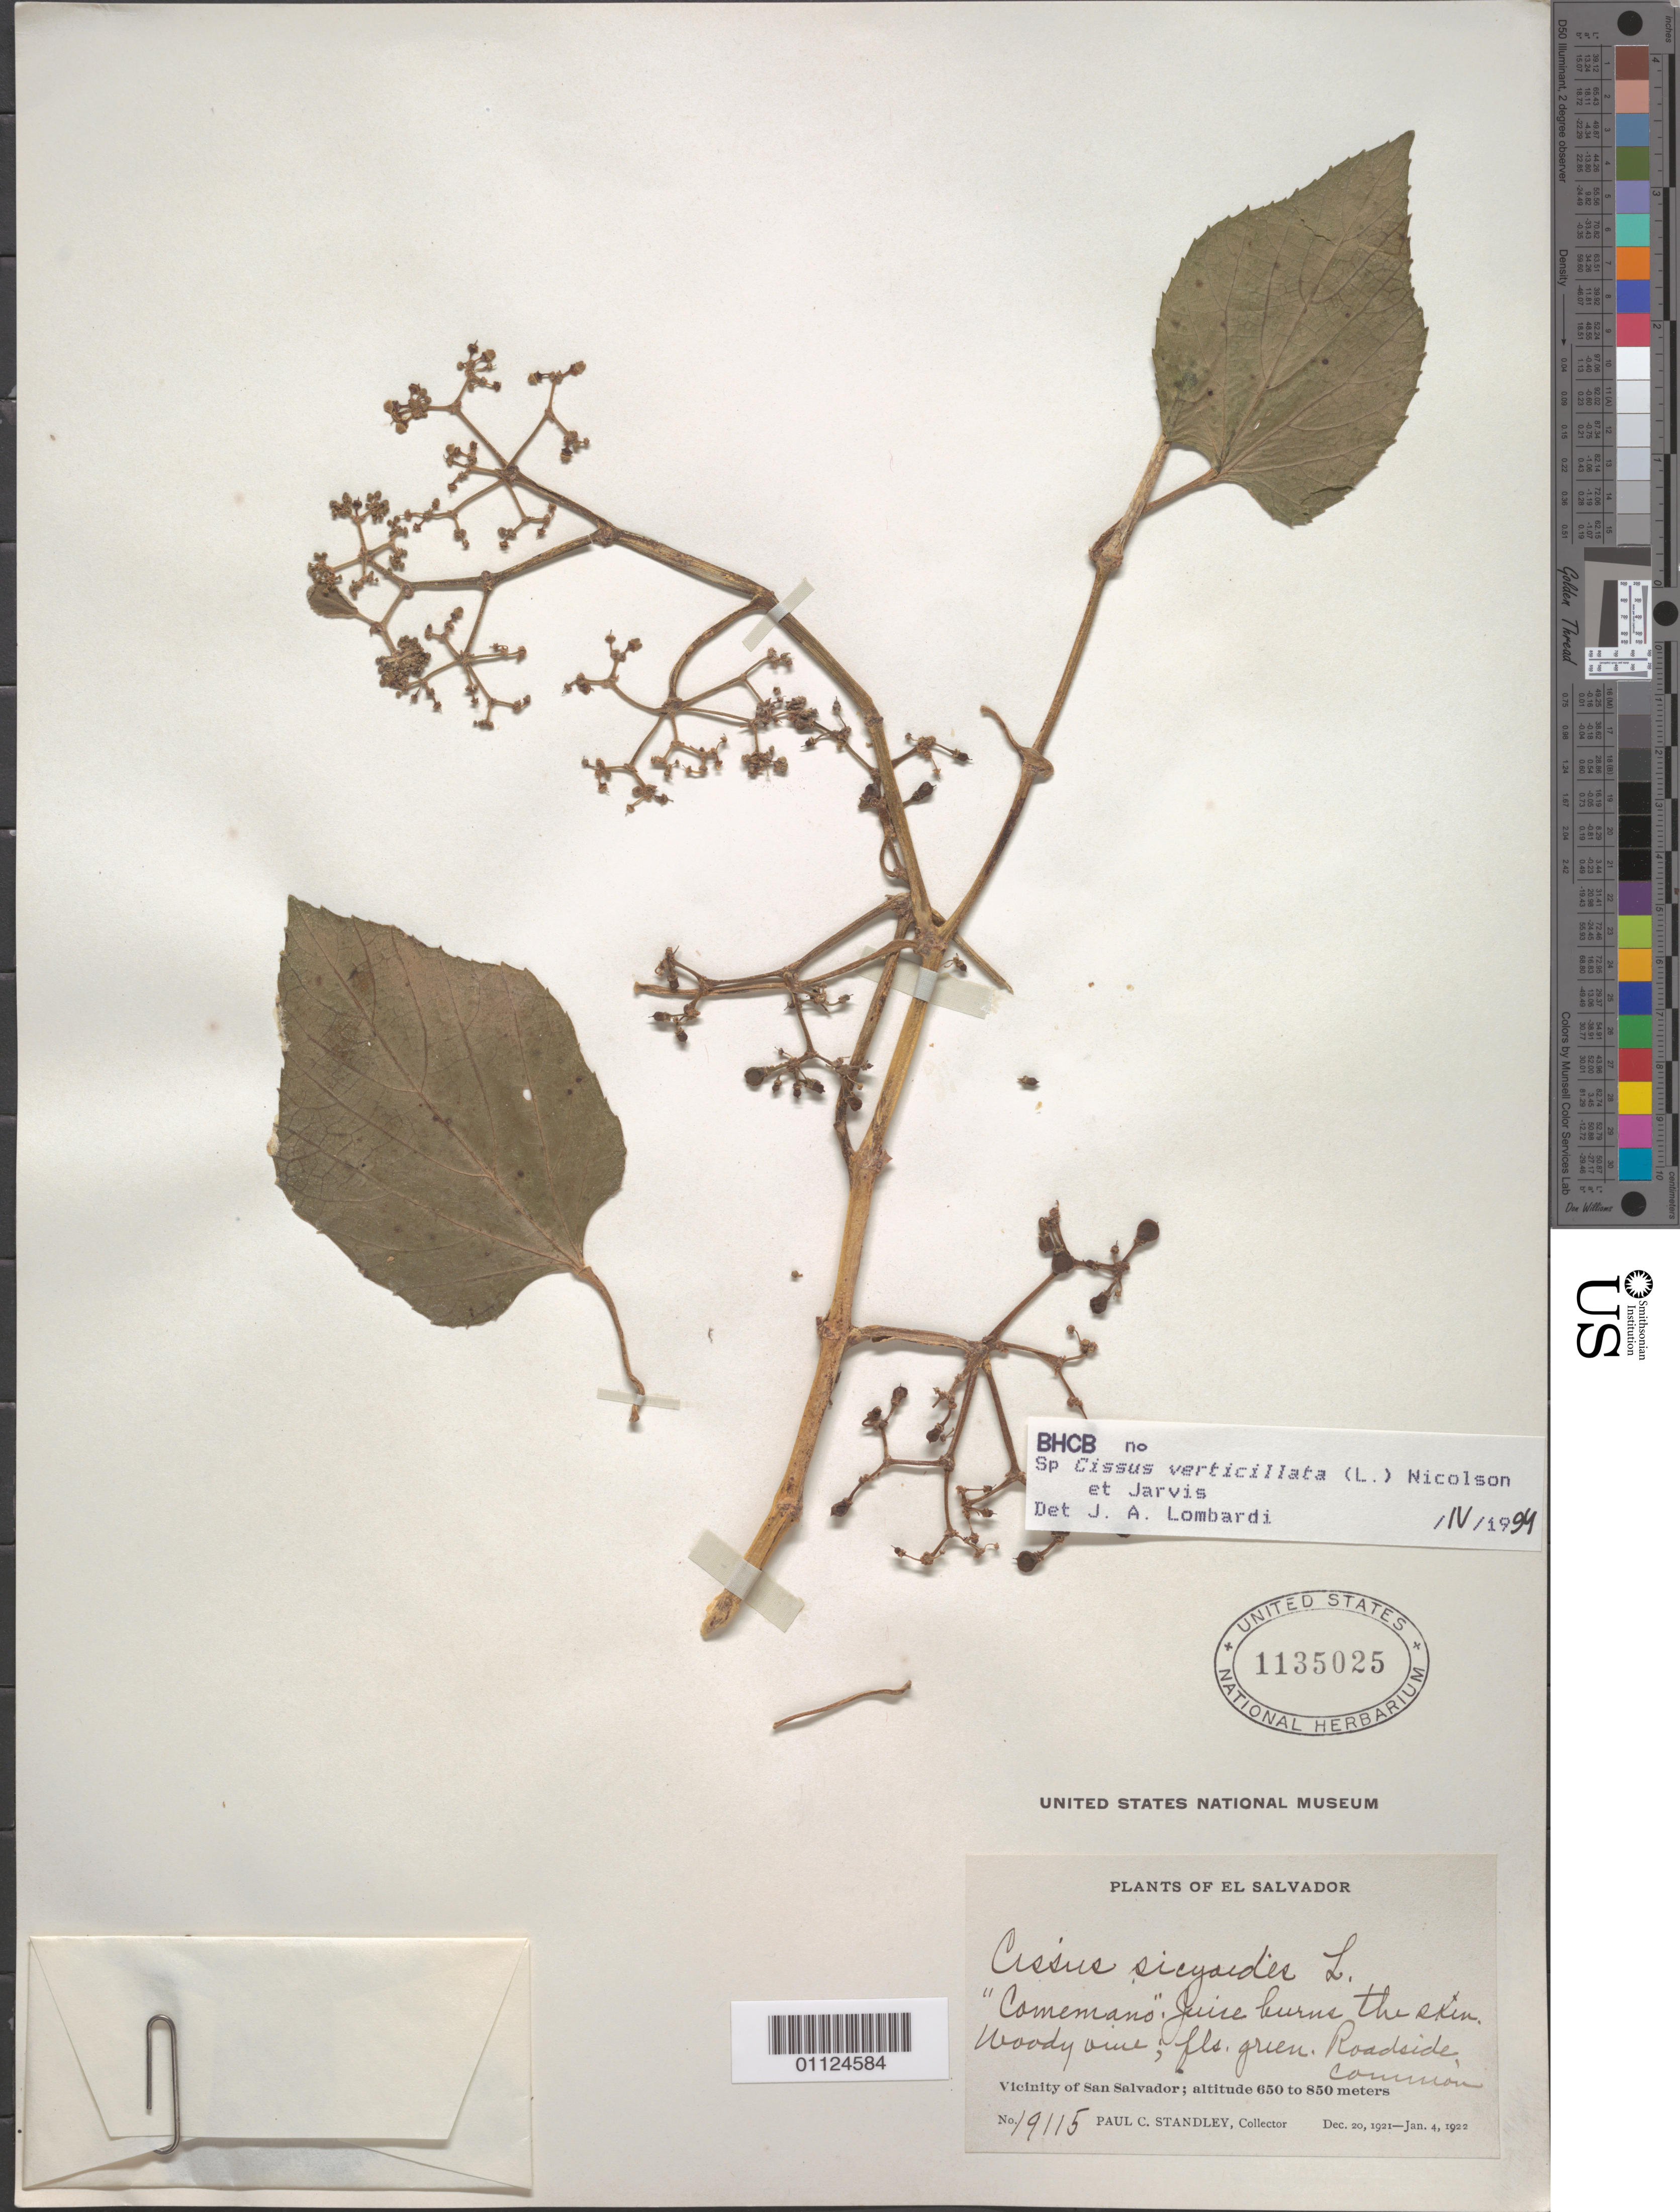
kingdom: Plantae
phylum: Tracheophyta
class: Magnoliopsida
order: Vitales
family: Vitaceae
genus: Cissus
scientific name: Cissus verticillata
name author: (L.) Nicolson & C.E. Jarvis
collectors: P. C. Standley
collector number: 19115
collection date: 1921-12-20/1922-01-04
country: El Salvador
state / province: San Salvador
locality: Vicinity of San Salvador.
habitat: Woody vine. Roudside common.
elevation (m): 650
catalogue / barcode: US 1135025